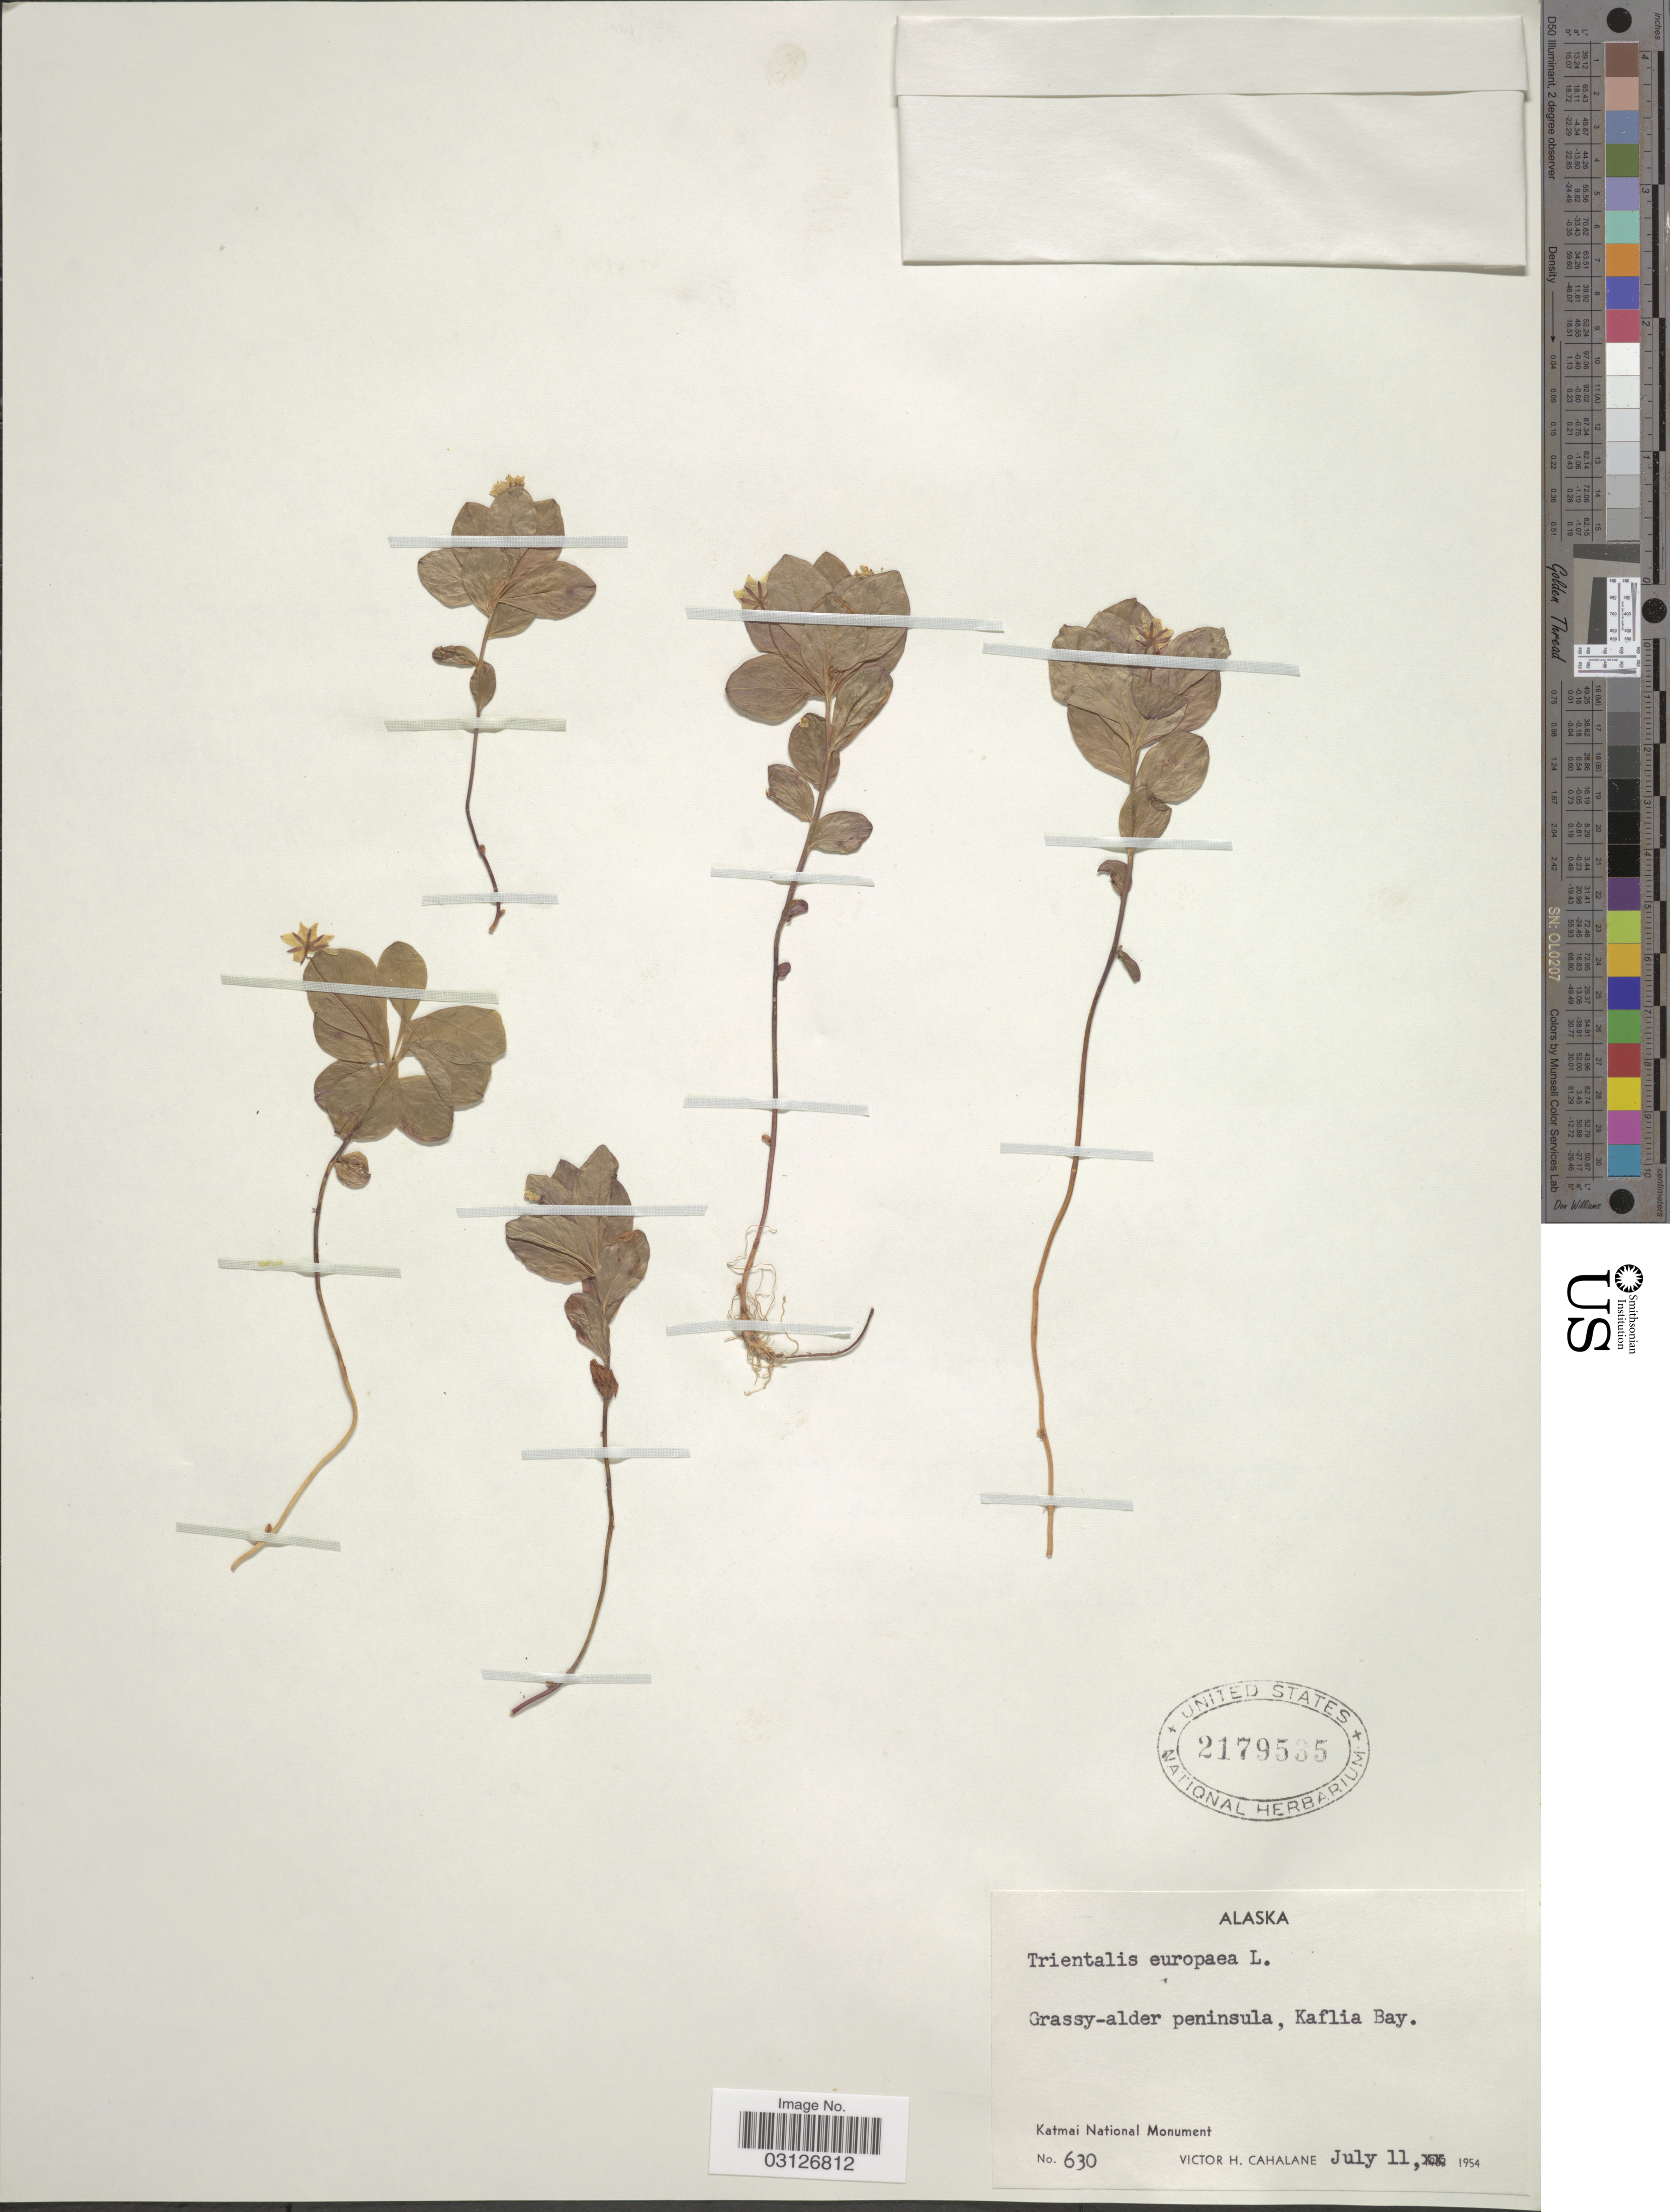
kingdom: Plantae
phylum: Tracheophyta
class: Magnoliopsida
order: Ericales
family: Primulaceae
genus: Trientalis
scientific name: Trientalis europaea subsp. arctica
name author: (Fisch. ex Hook.) Hultén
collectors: V. Cahalane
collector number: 630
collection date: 1954-07-11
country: United States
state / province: Alaska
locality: Grassy-alder peninsula, Kaflia Bay. Katmai National Monument.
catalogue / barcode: US 2179535